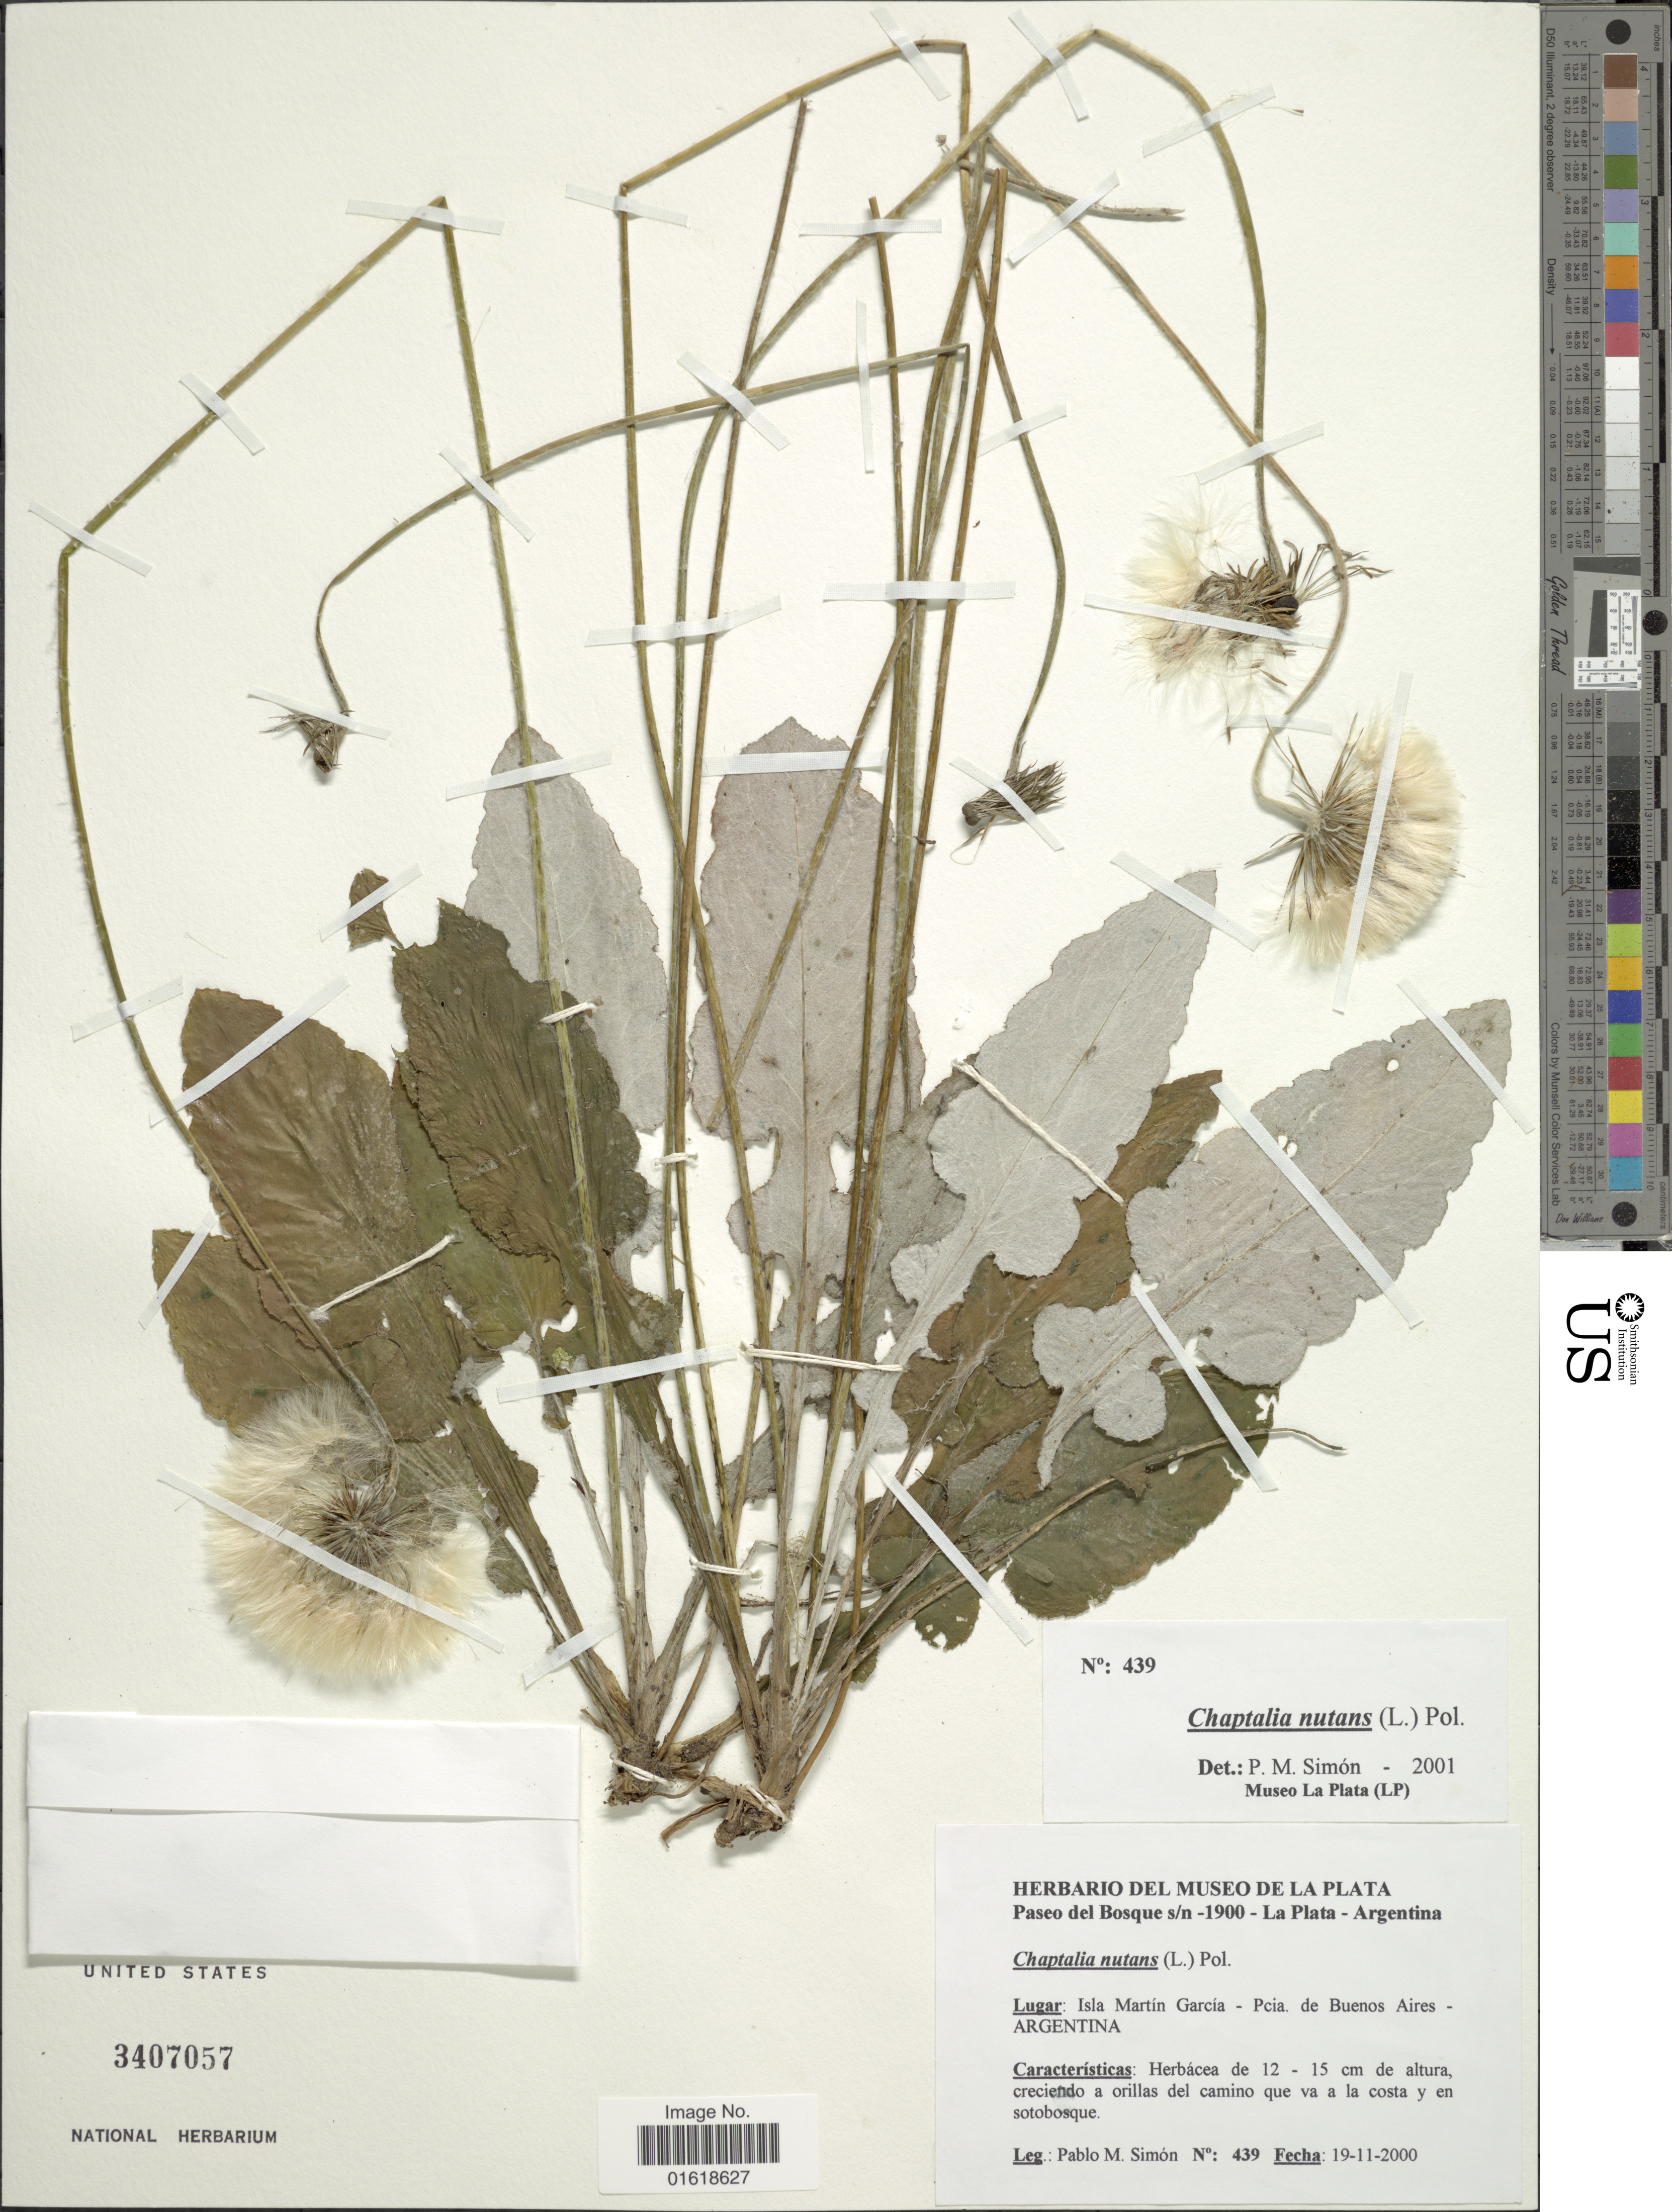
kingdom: Plantae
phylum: Tracheophyta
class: Magnoliopsida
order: Asterales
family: Asteraceae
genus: Chaptalia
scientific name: Chaptalia nutans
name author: (L.) Pol.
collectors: P. M. Simón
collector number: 439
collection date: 2000-11-19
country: Argentina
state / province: Buenos Aires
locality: Isla Martin Garcia - Pcia. de Buenos Aires.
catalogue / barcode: US 3407057